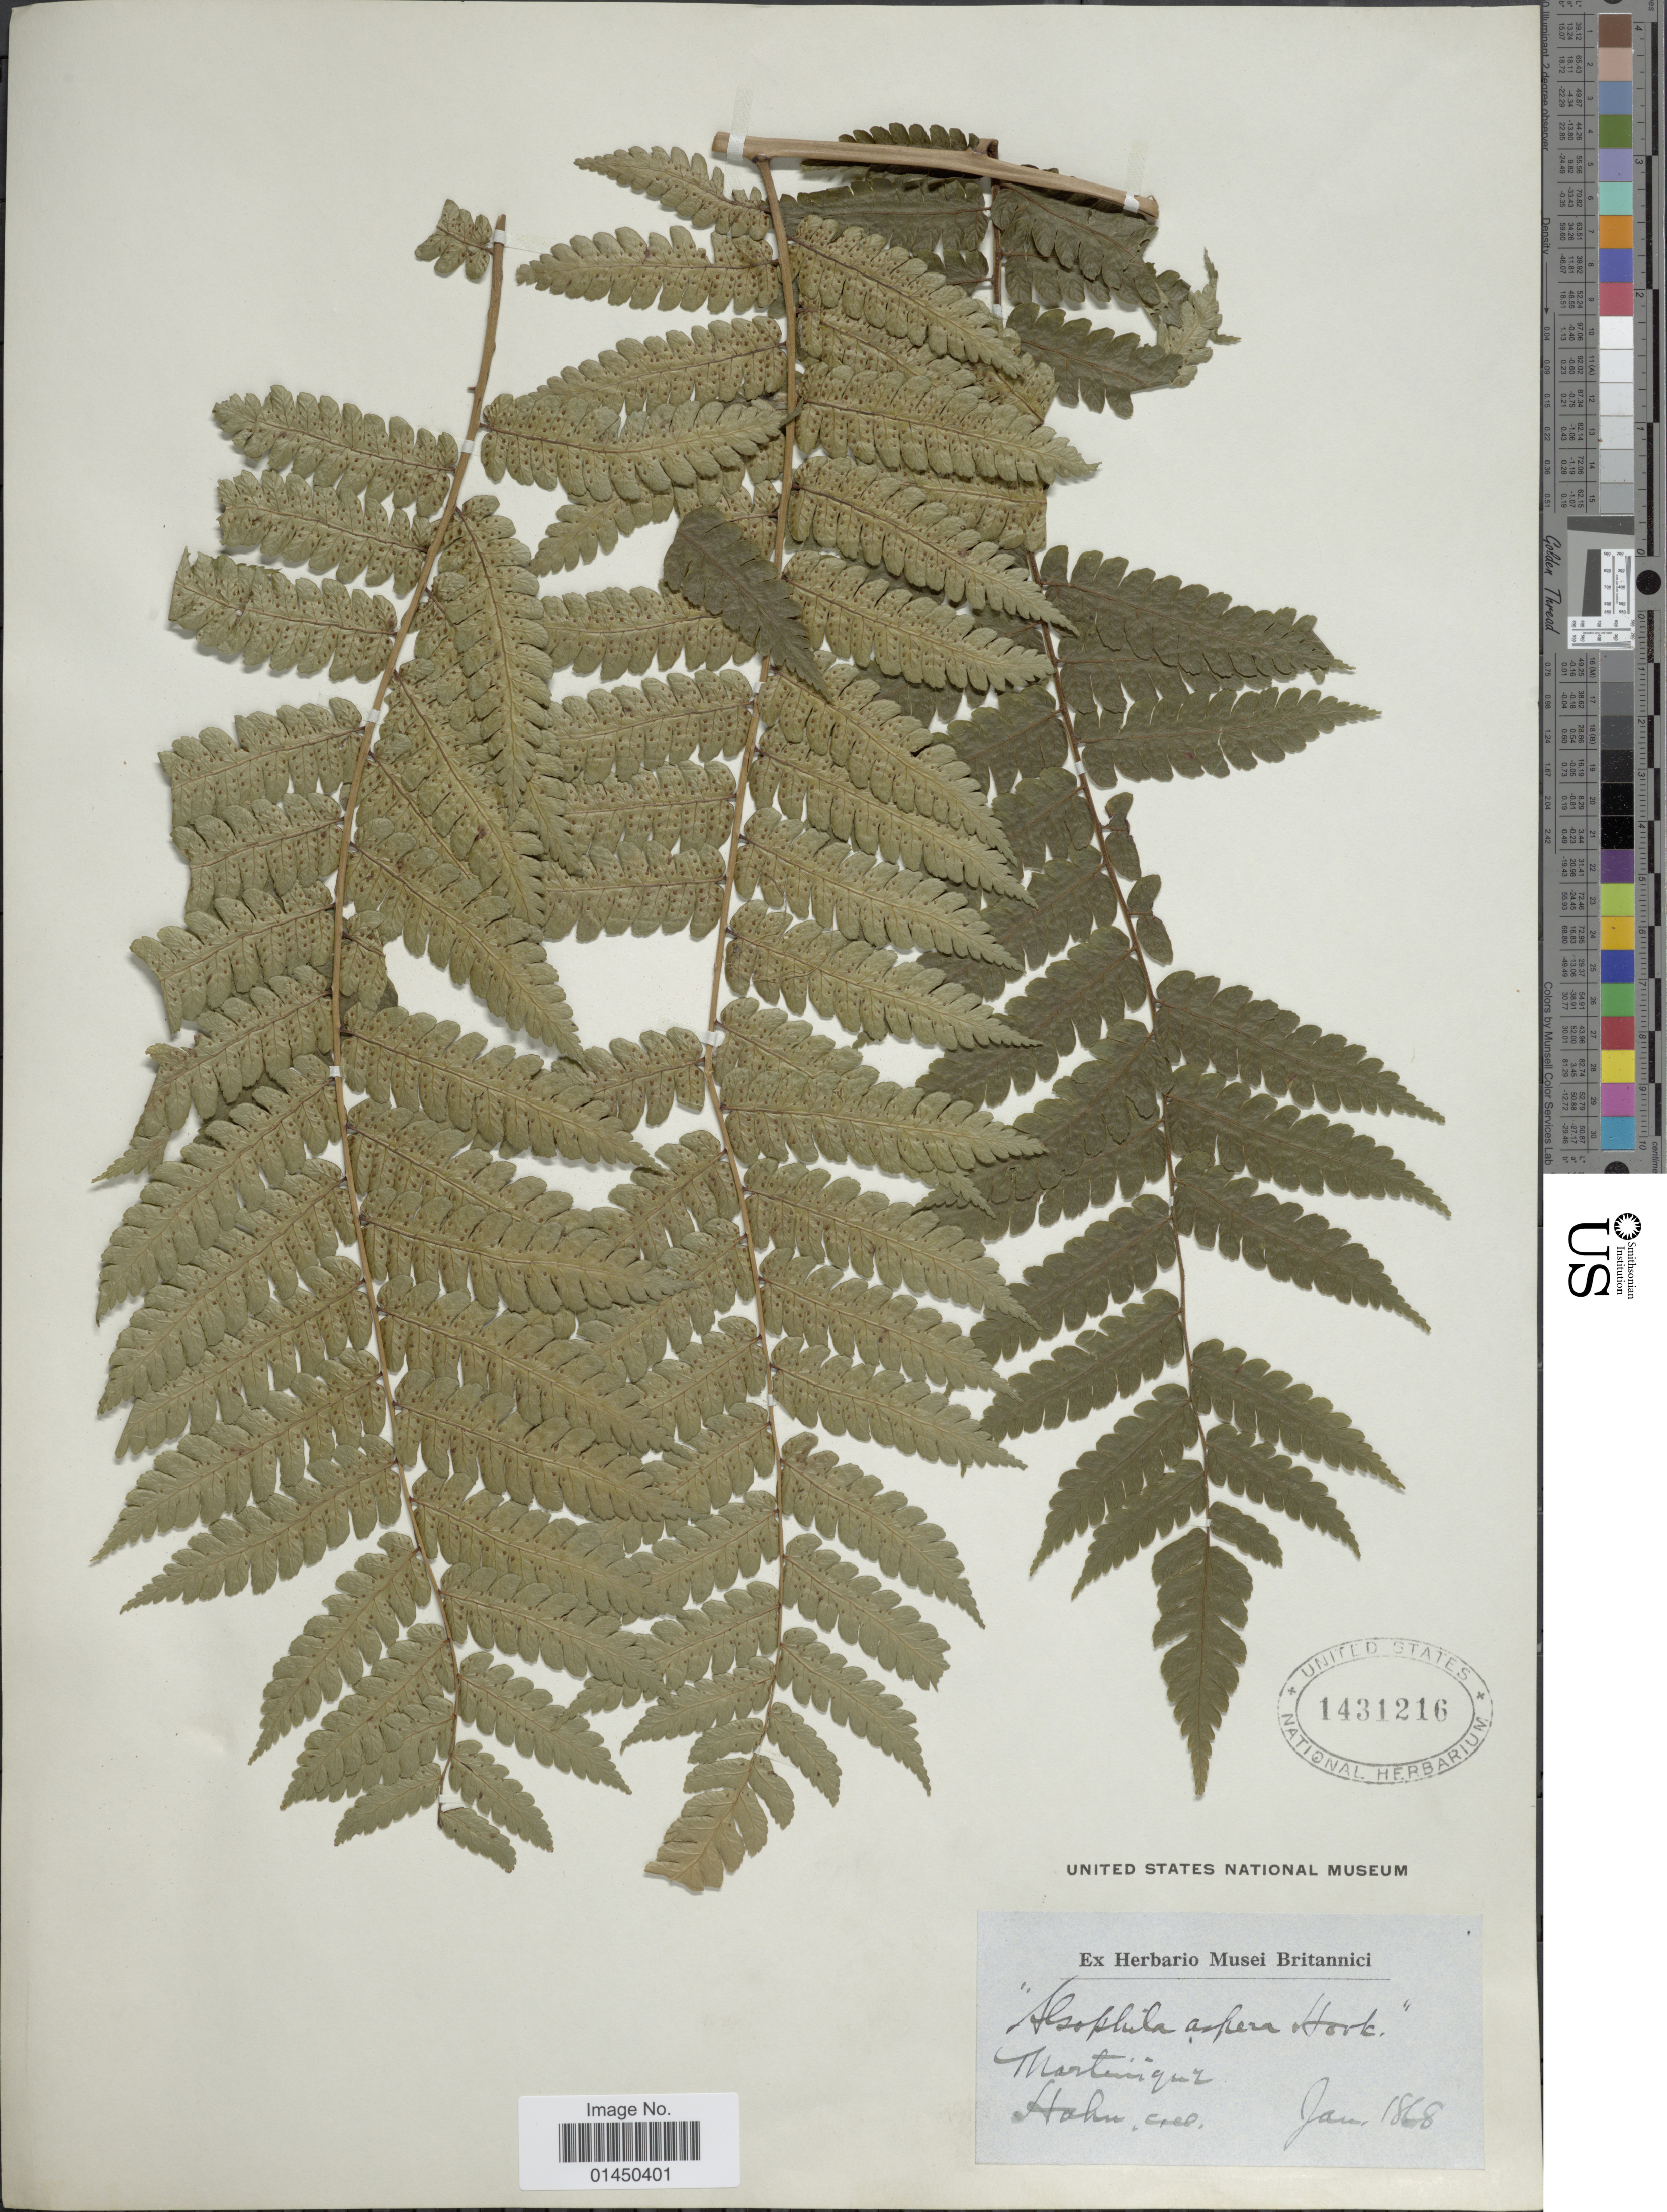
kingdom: Plantae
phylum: Tracheophyta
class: Polypodiopsida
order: Cyatheales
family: Cyatheaceae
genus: Cyathea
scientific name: Cyathea muricata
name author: (Willd.) Fée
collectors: -- Hahn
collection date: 1868-01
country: Martinique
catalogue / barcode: US 1431216